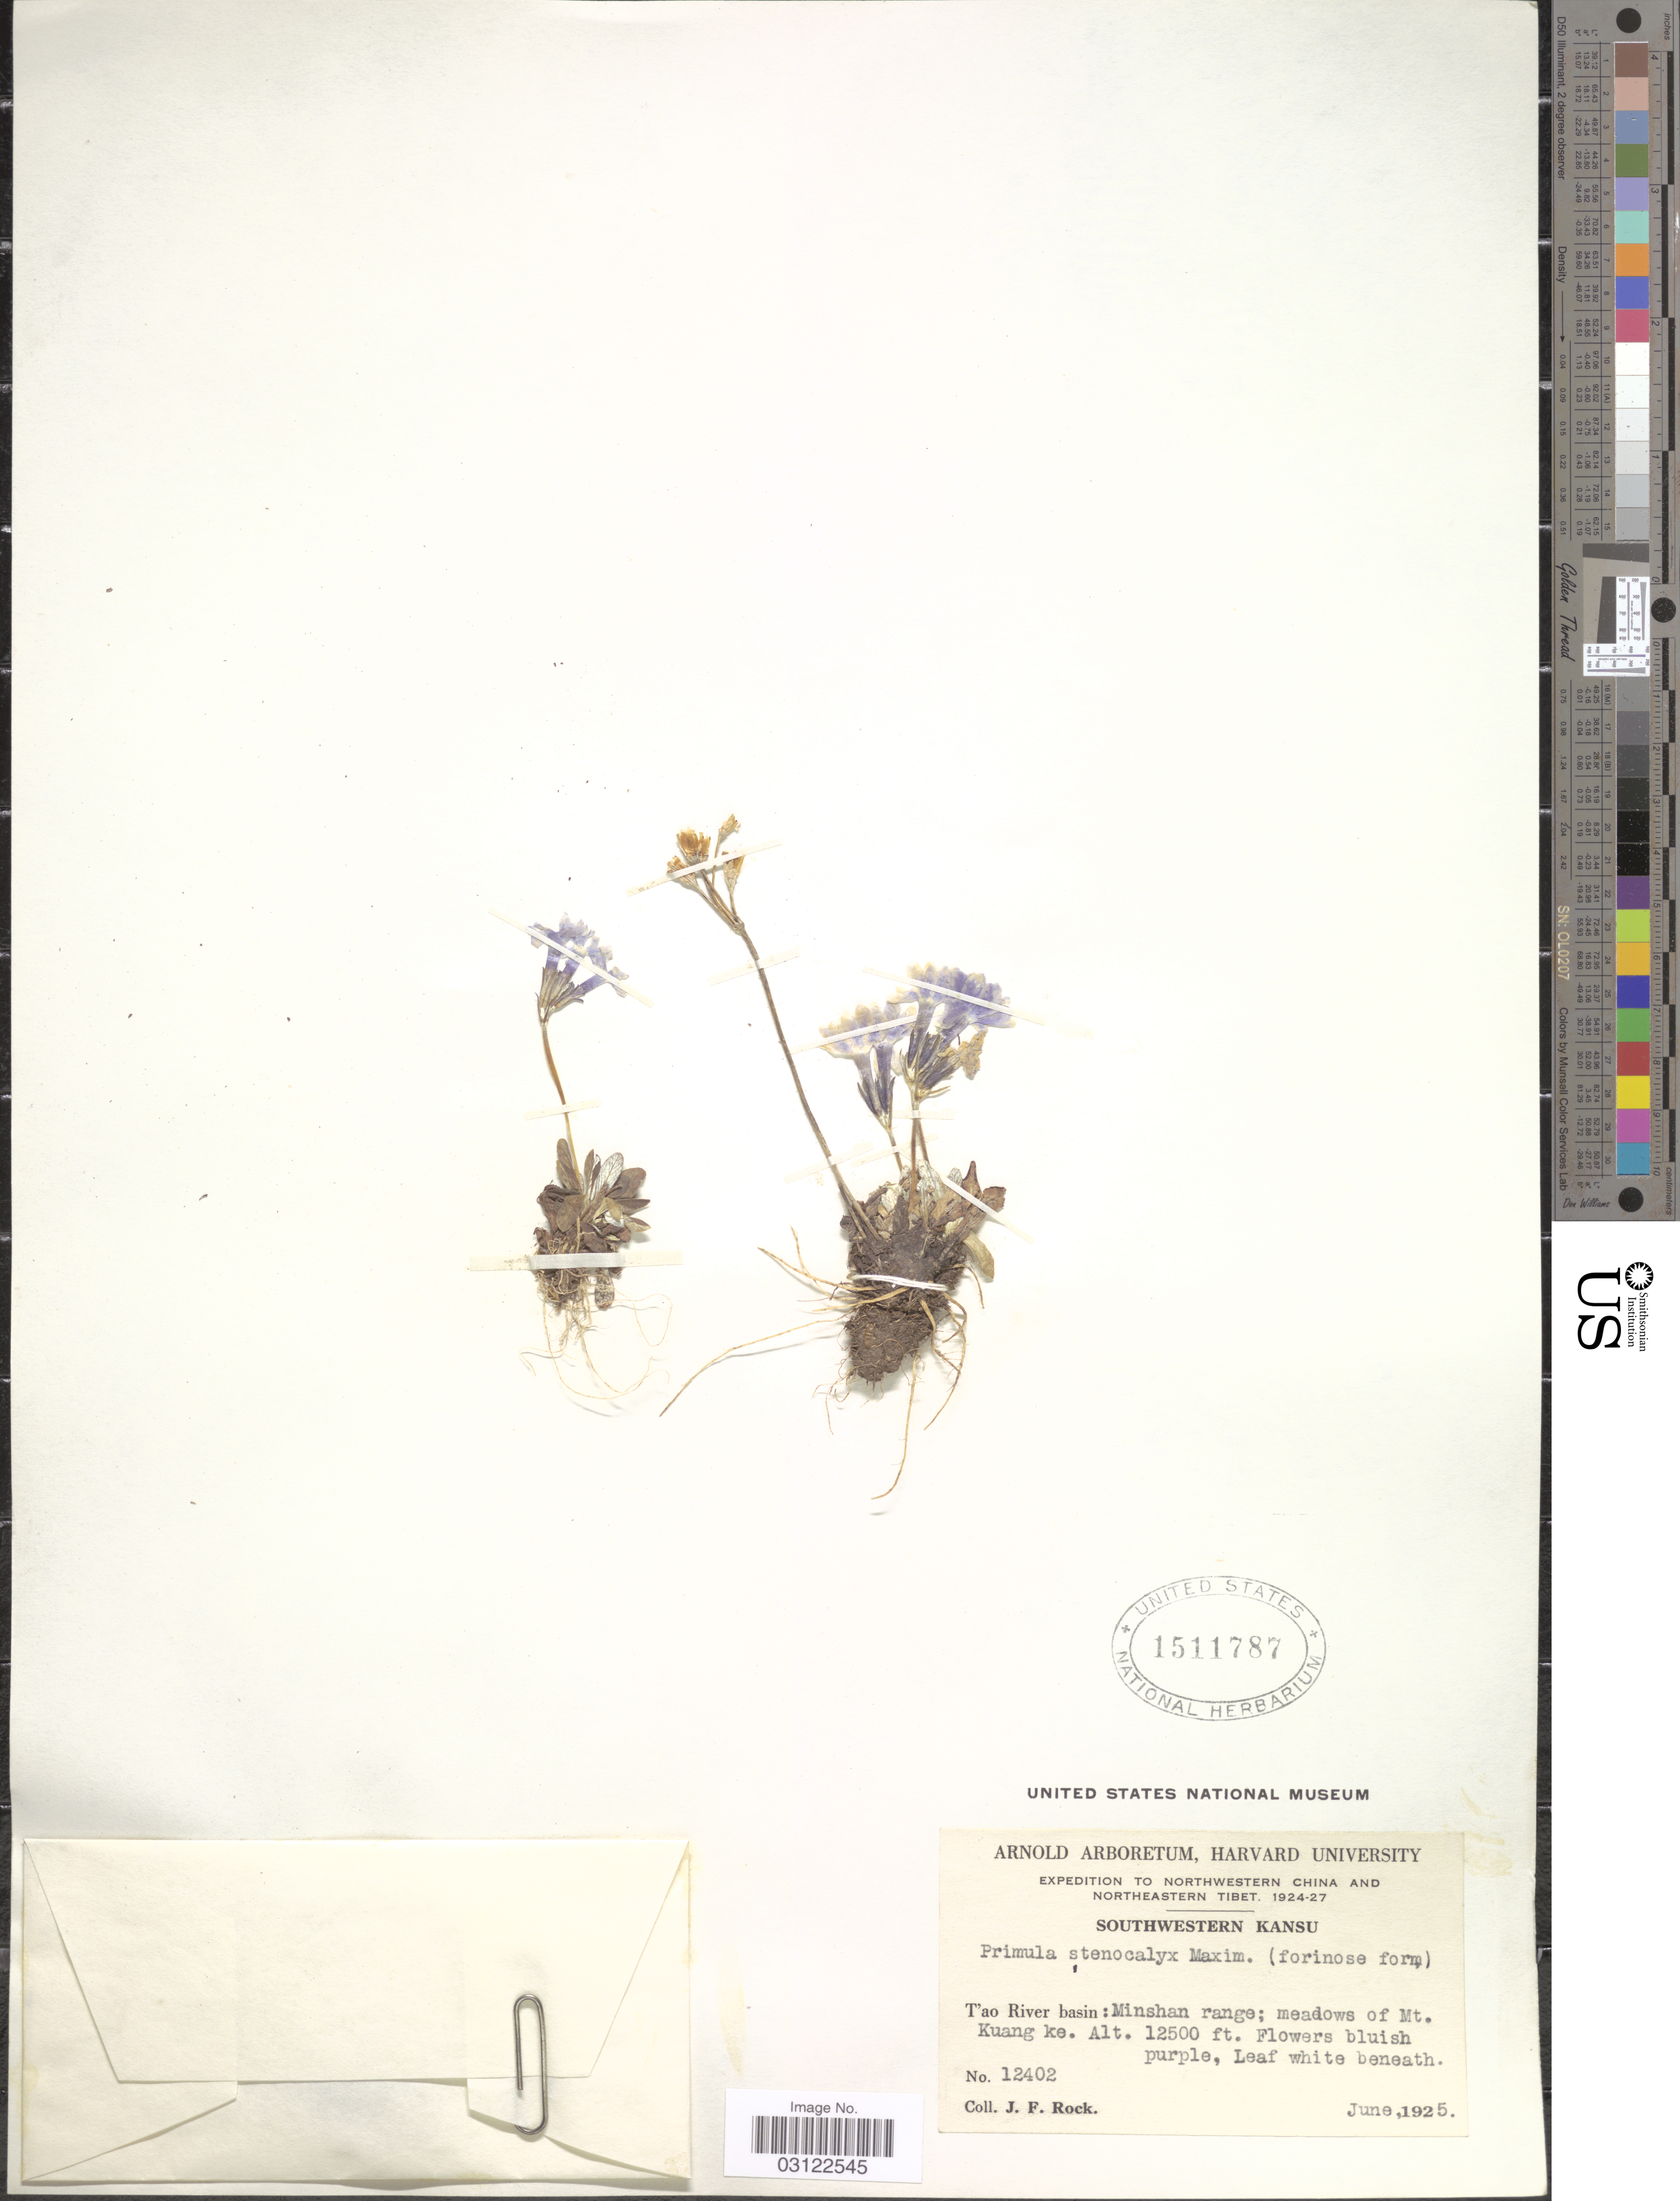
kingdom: Plantae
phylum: Tracheophyta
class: Magnoliopsida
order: Ericales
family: Primulaceae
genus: Primula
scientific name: Primula stenocalyx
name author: Maxim.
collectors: J. Rock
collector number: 12402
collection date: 1925-06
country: China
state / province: Gansu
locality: Northwestern China and Northeastern Tibet. Southwestern Kansu. T'ao River basin: Minshan range; meadows of Mt. Kuang ke.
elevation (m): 3810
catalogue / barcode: US 1511787